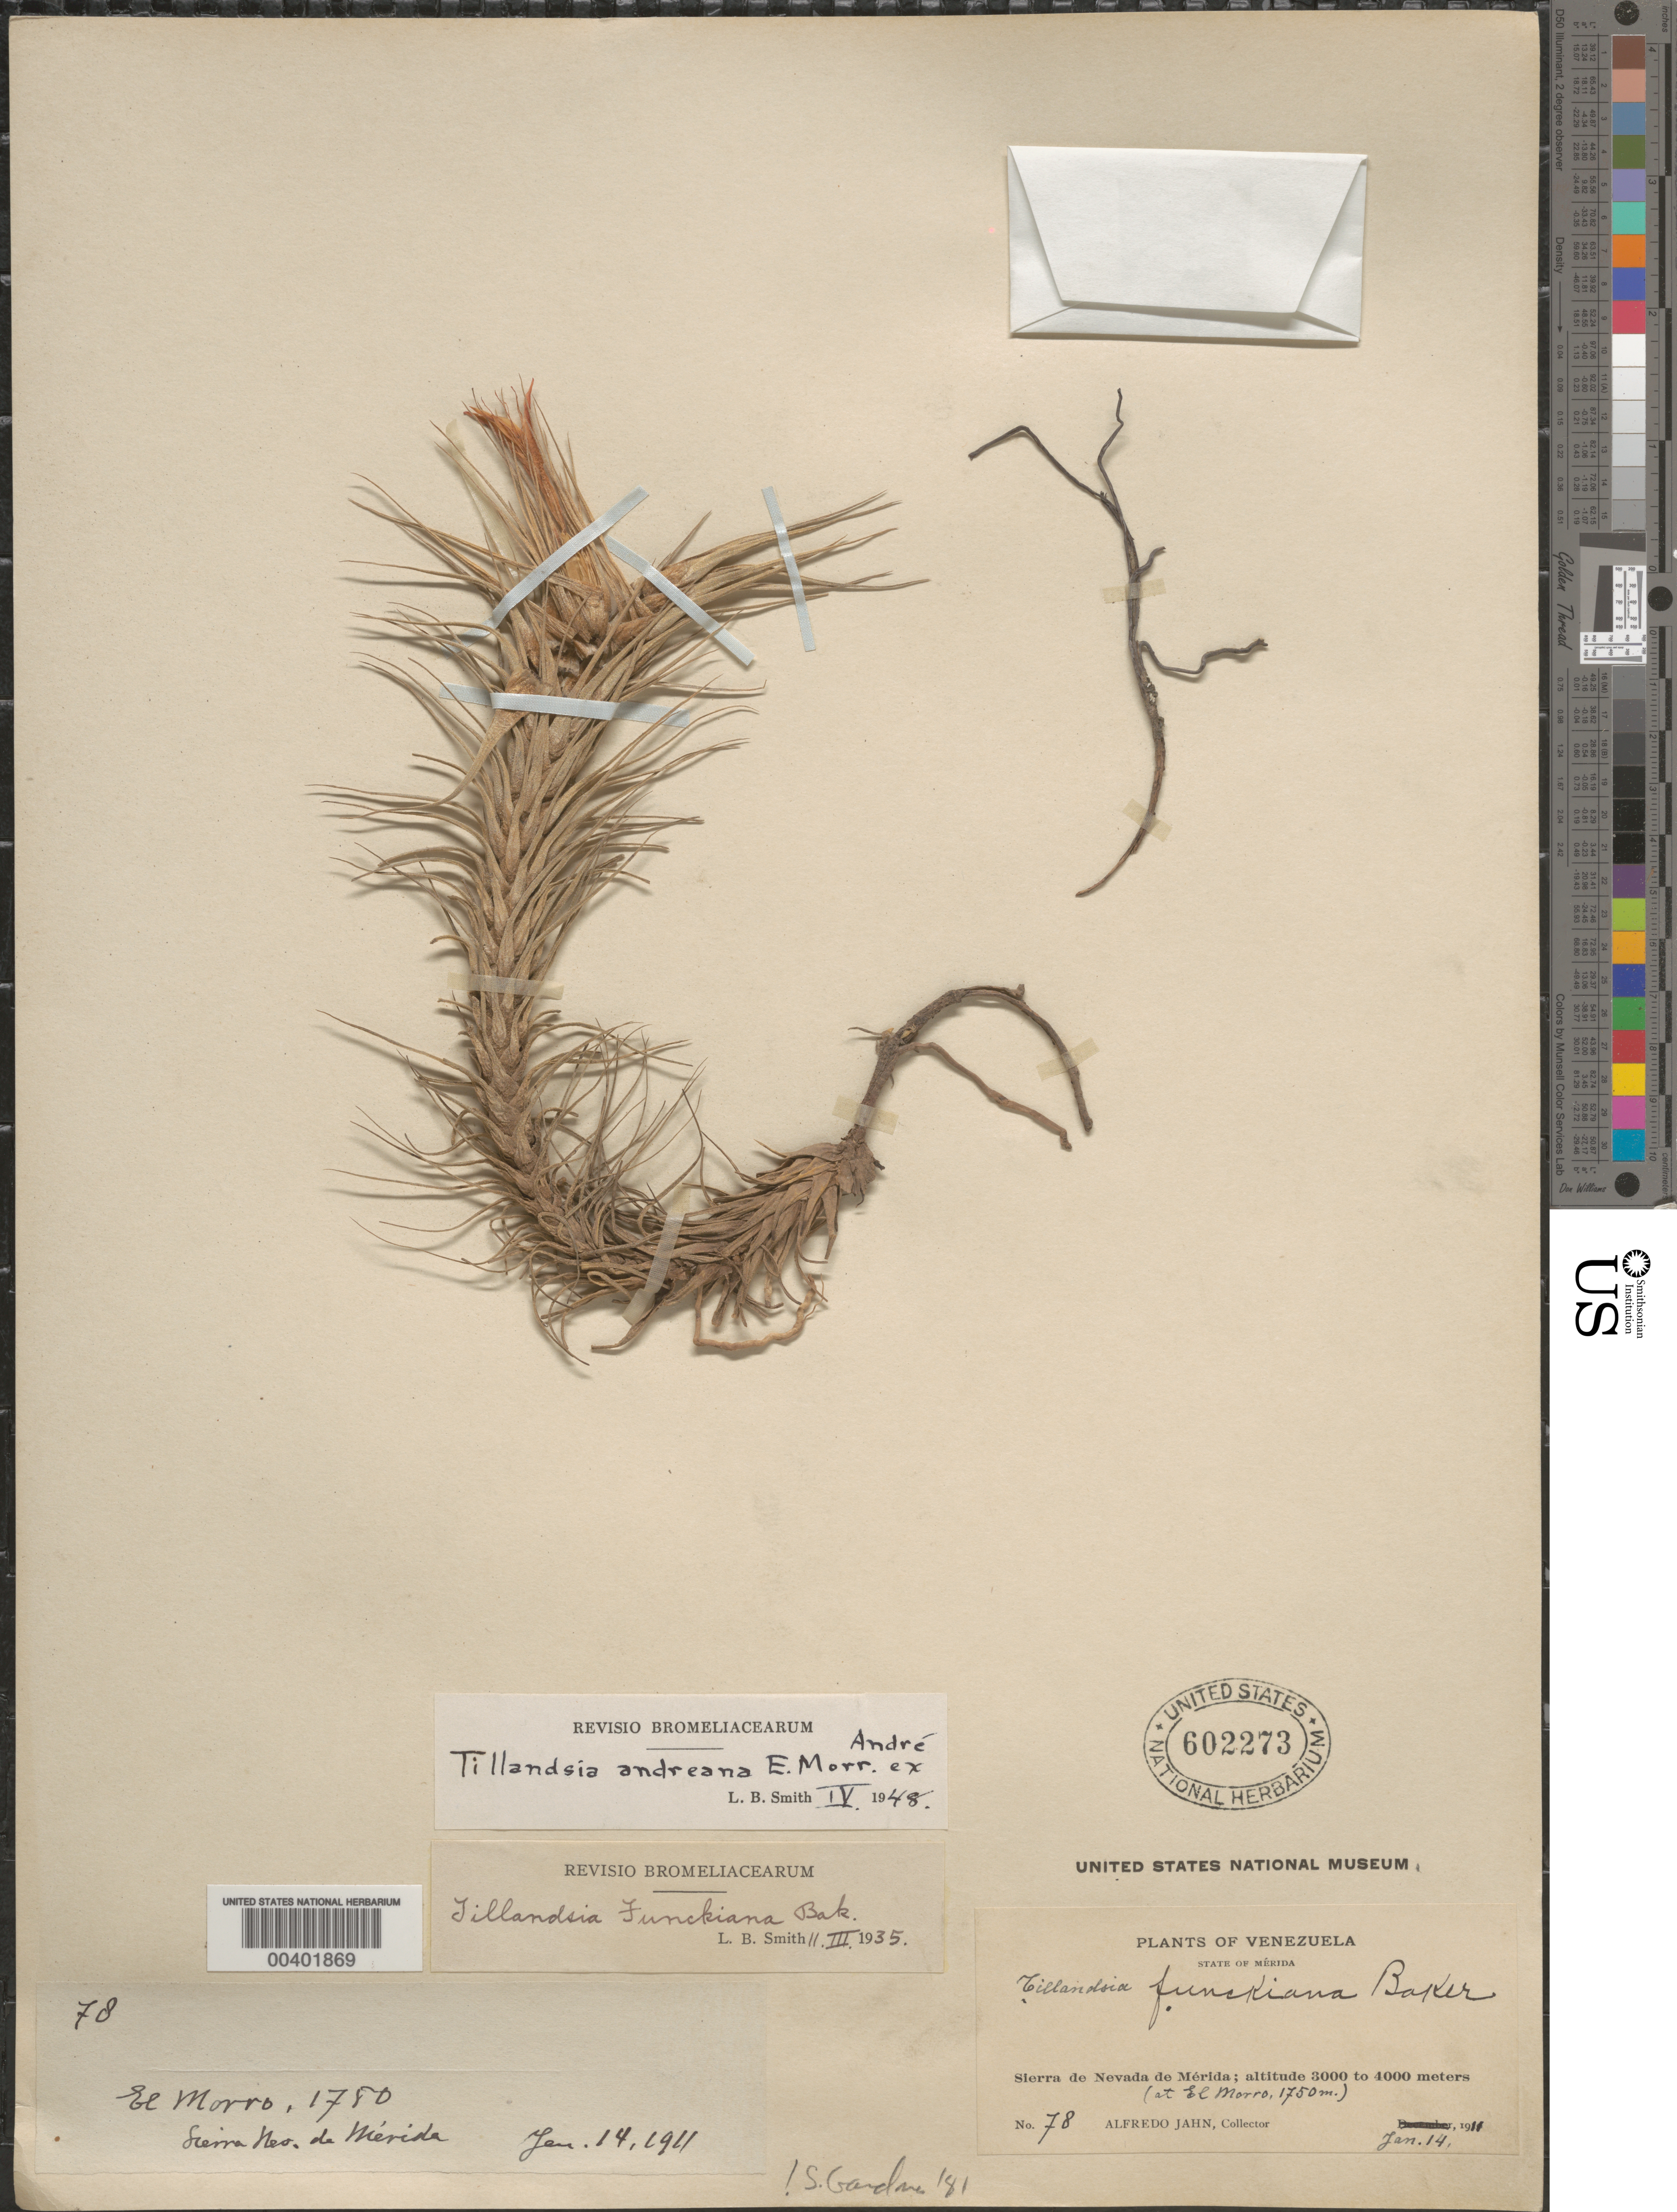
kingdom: Plantae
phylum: Tracheophyta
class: Liliopsida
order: Poales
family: Bromeliaceae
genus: Tillandsia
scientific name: Tillandsia andreana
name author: É. Morren ex André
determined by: Smith, Lyman B., (US), NMNH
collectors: A. Jahn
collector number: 78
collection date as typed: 14 Jan 1911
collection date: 1911-01-14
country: Venezuela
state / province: Mérida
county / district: Libertador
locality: El Morro Morro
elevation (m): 1780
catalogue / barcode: US 602273